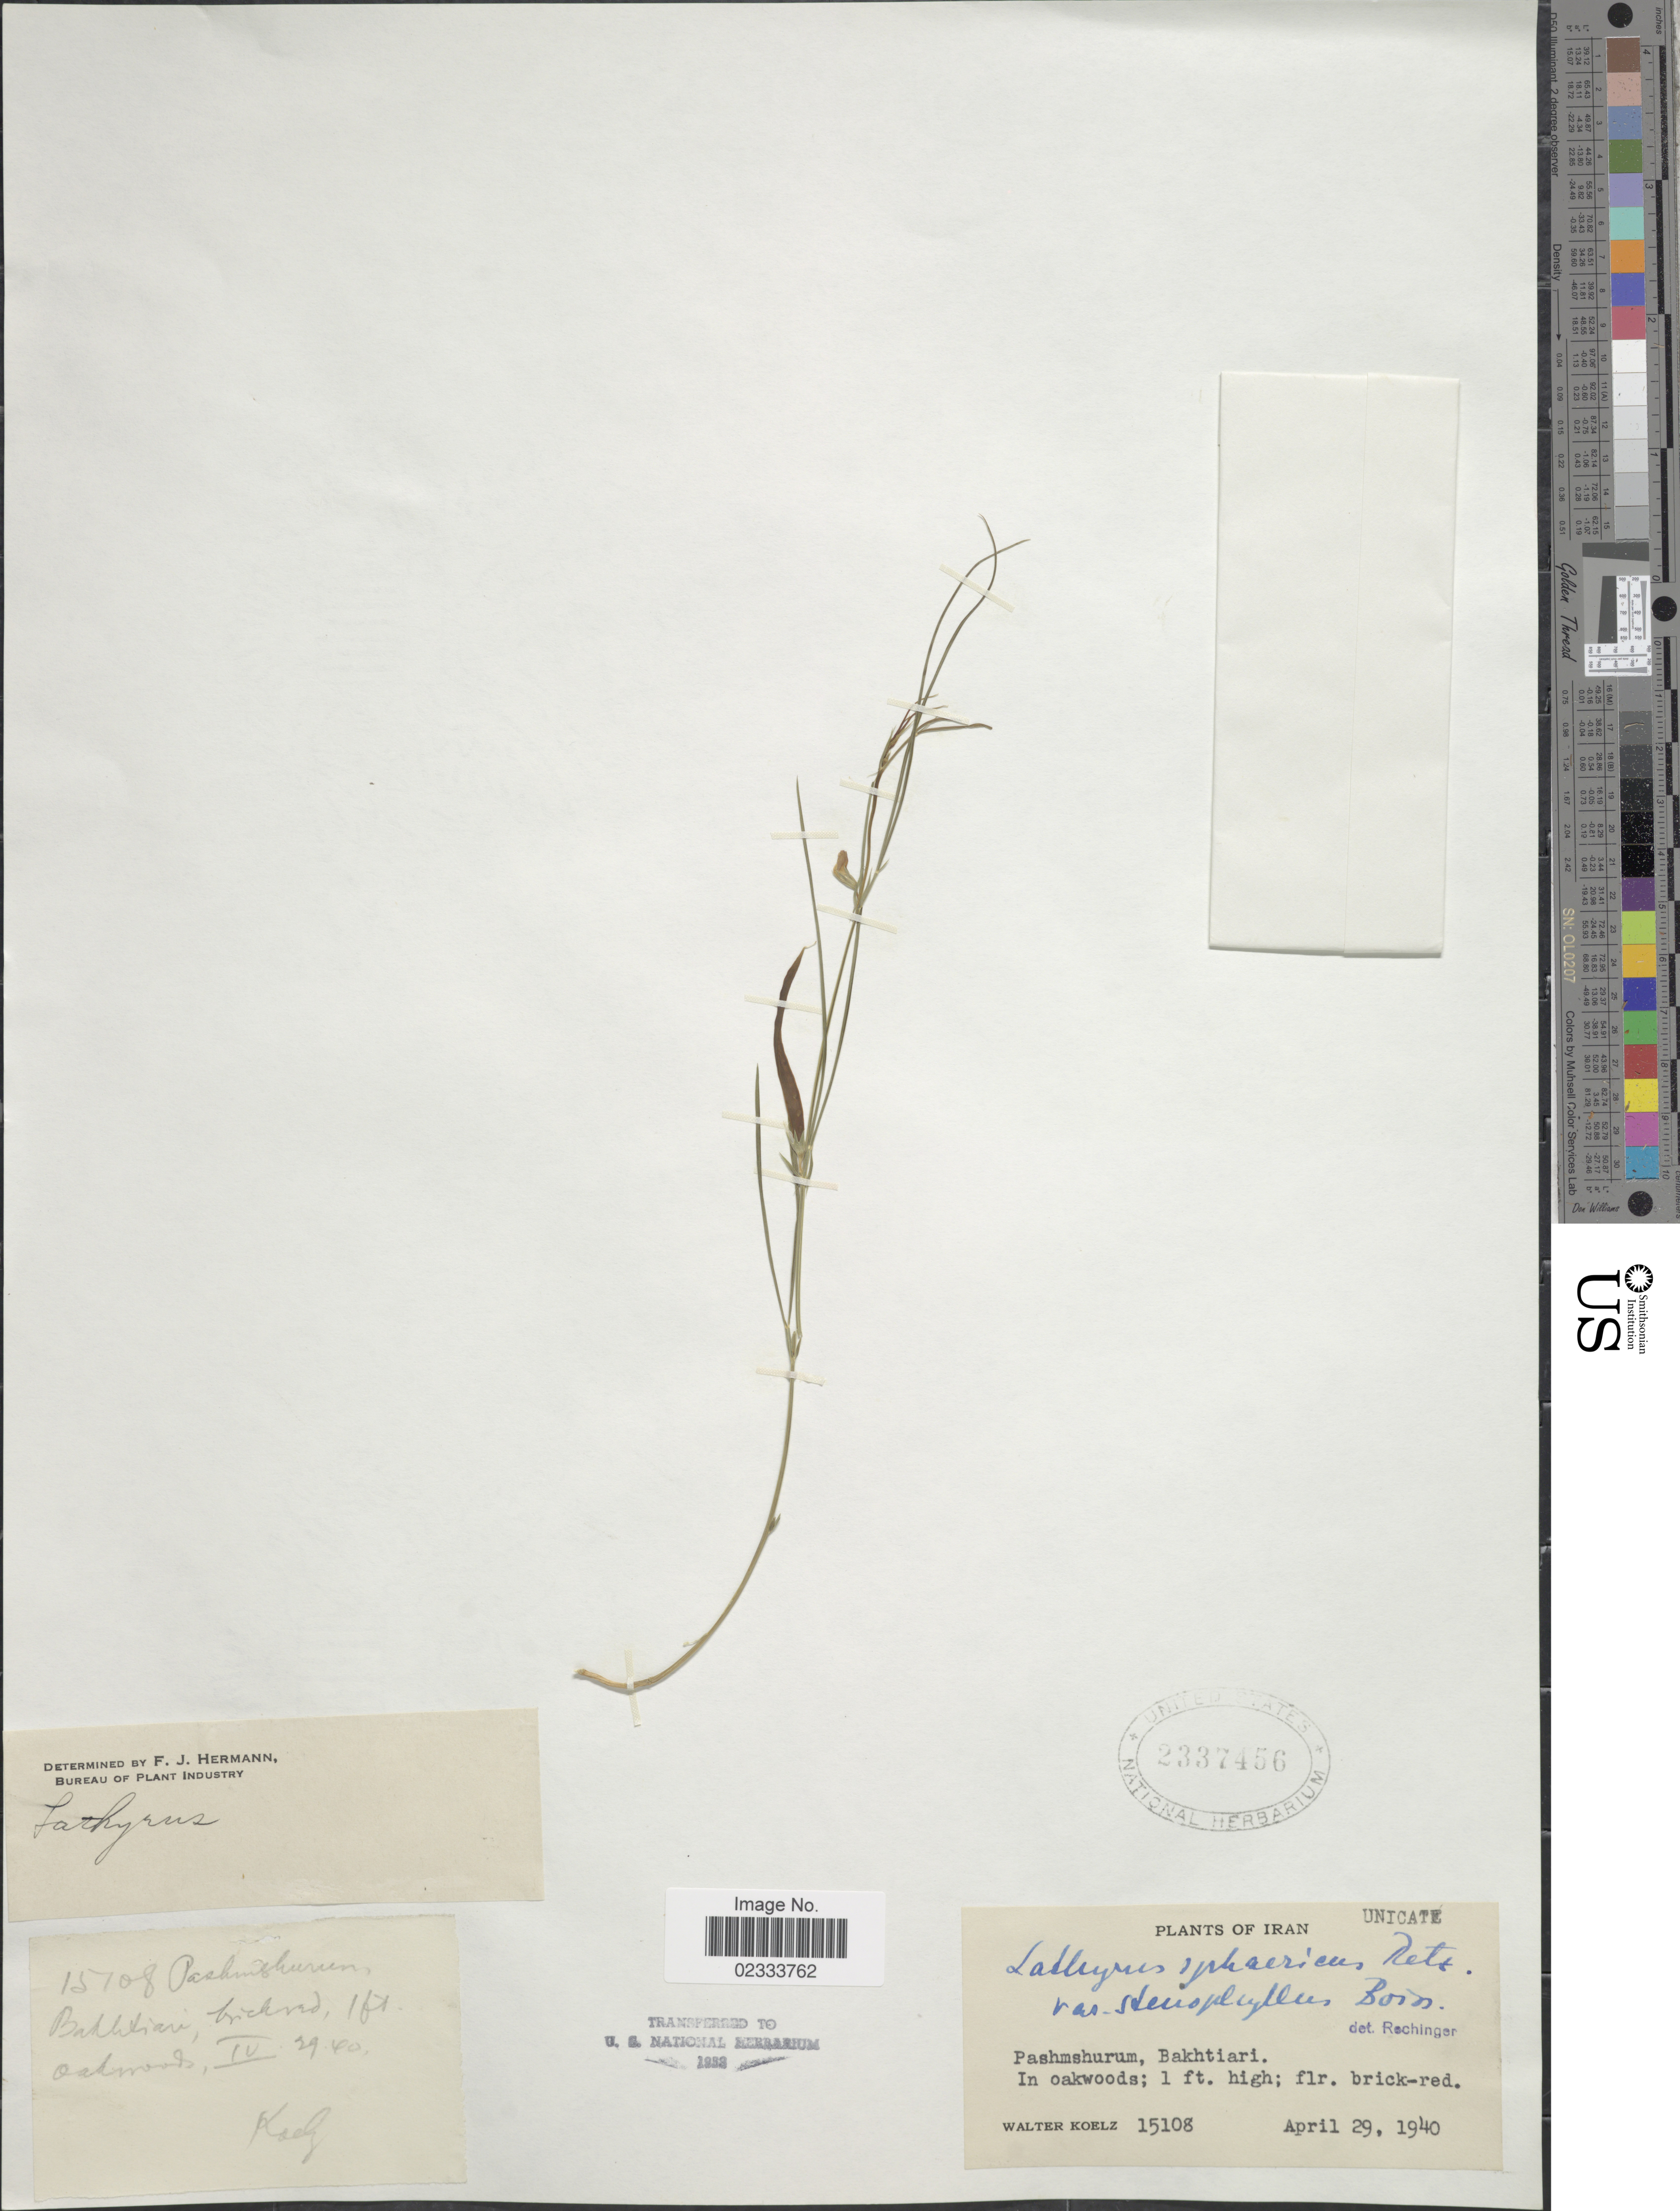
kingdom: Plantae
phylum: Tracheophyta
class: Magnoliopsida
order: Fabales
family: Fabaceae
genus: Lathyrus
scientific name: Lathyrus sphaericus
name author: Retz.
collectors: W. N. Koelz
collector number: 15108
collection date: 1940-04-29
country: Iran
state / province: Chahar Mahaal and Bakhtiari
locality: Pashmshurum, Bakhtiari, in oakwoods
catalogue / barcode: US 2337456